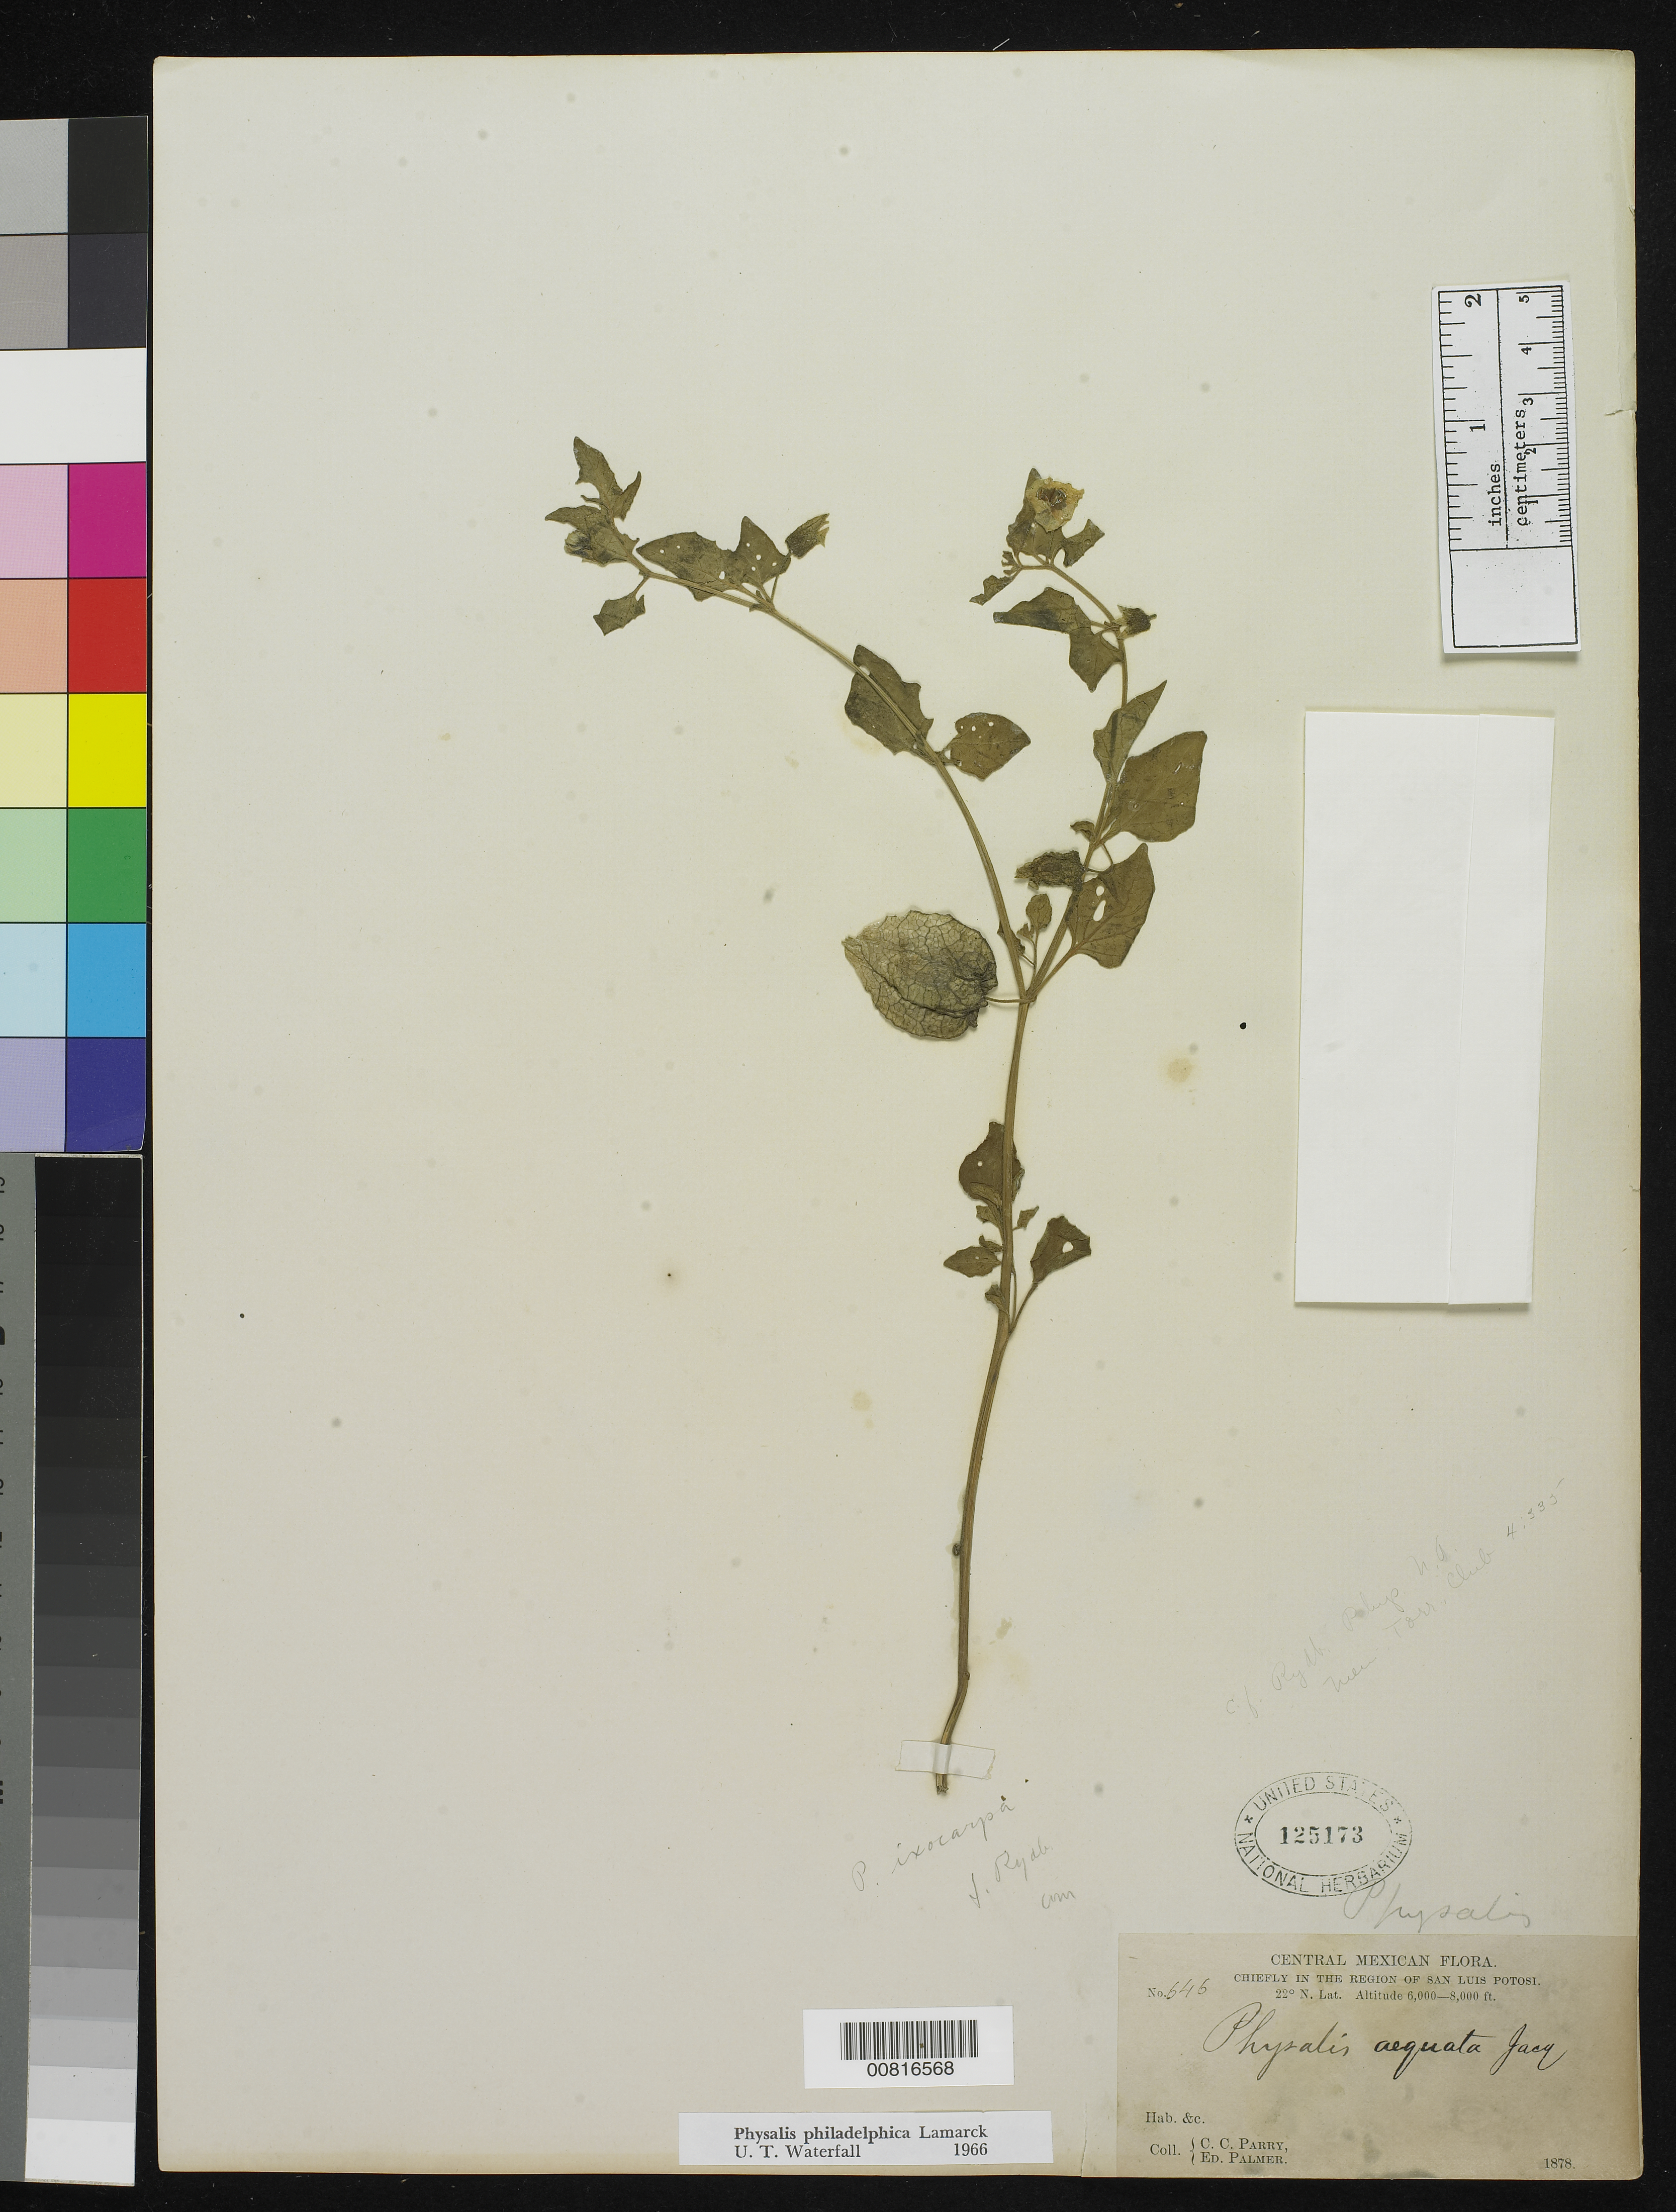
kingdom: Plantae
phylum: Tracheophyta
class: Magnoliopsida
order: Solanales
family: Solanaceae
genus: Physalis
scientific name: Physalis philadelphica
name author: Lam.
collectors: C. C. Parry & E. Palmer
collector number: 646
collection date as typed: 1878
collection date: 1878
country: Mexico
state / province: San Luis Potosí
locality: Chiefly in the region of San Luis Potosí.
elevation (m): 1829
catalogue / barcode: US 125173